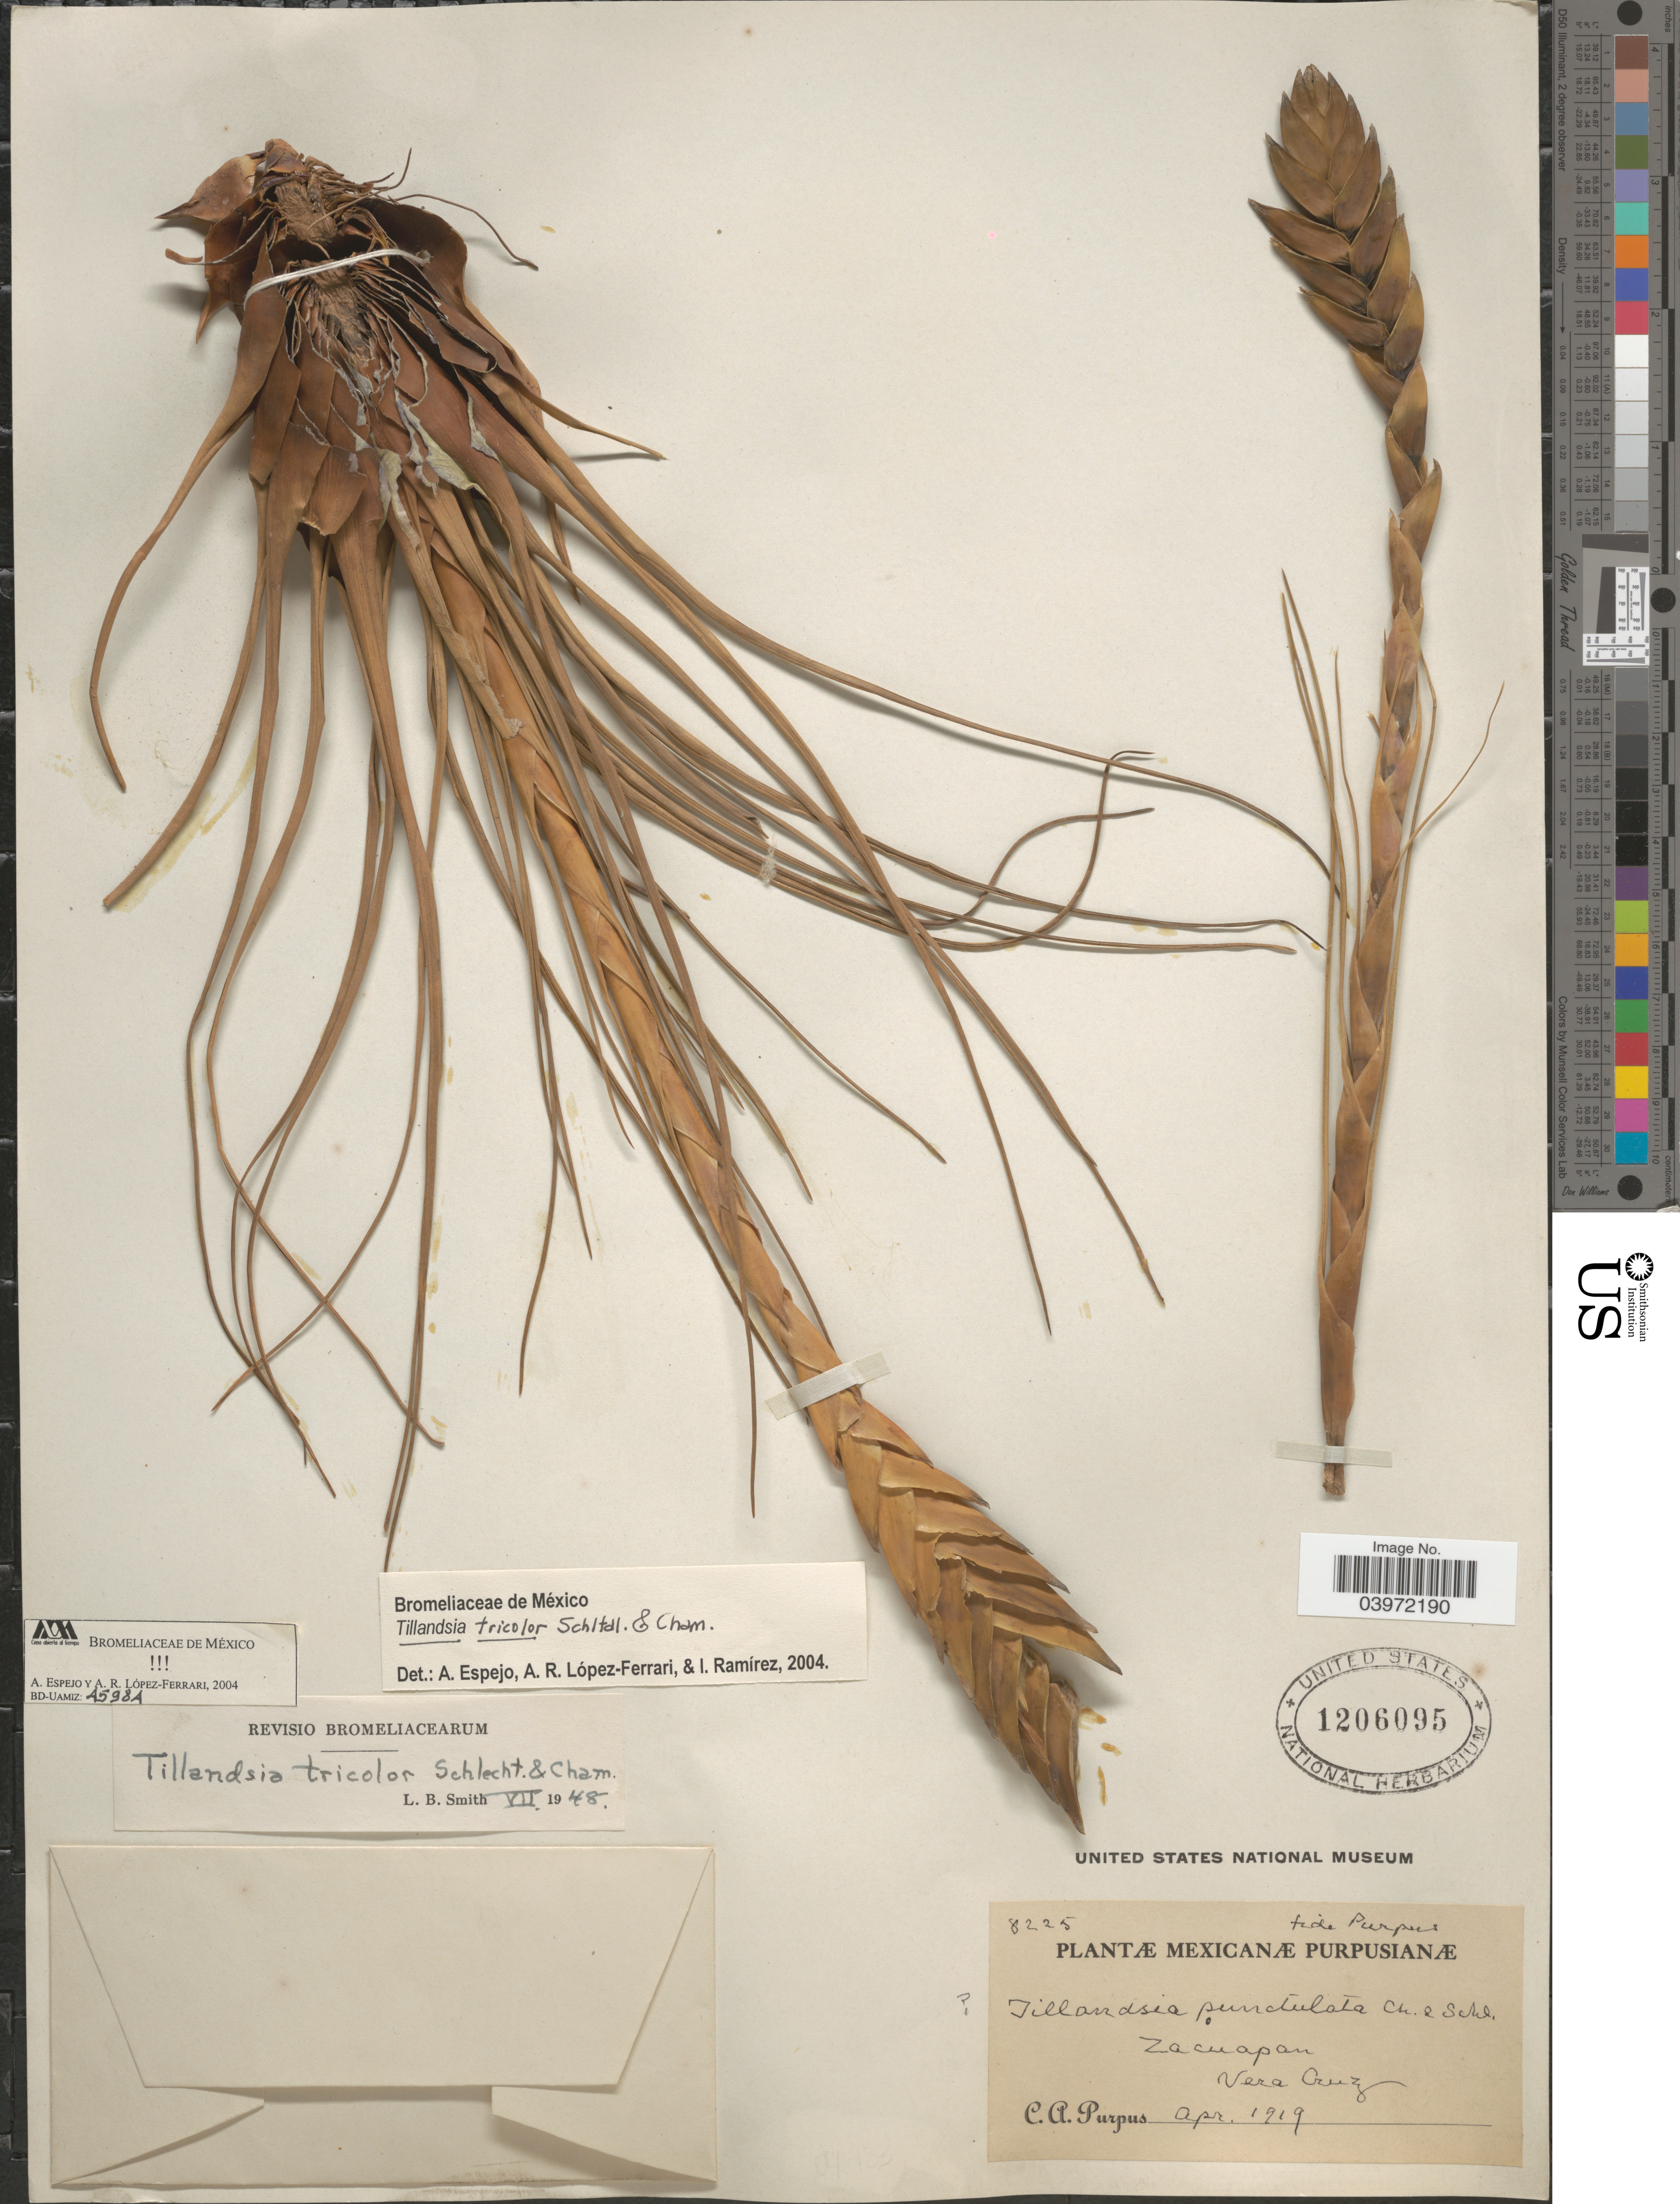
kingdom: Plantae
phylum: Tracheophyta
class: Liliopsida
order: Poales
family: Bromeliaceae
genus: Tillandsia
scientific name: Tillandsia tricolor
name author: Schltdl. & Cham.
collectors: C. A. Purpus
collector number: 8225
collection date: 1919-04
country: Mexico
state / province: Veracruz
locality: Zacuapan. Vera Cruz.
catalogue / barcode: US 1206095